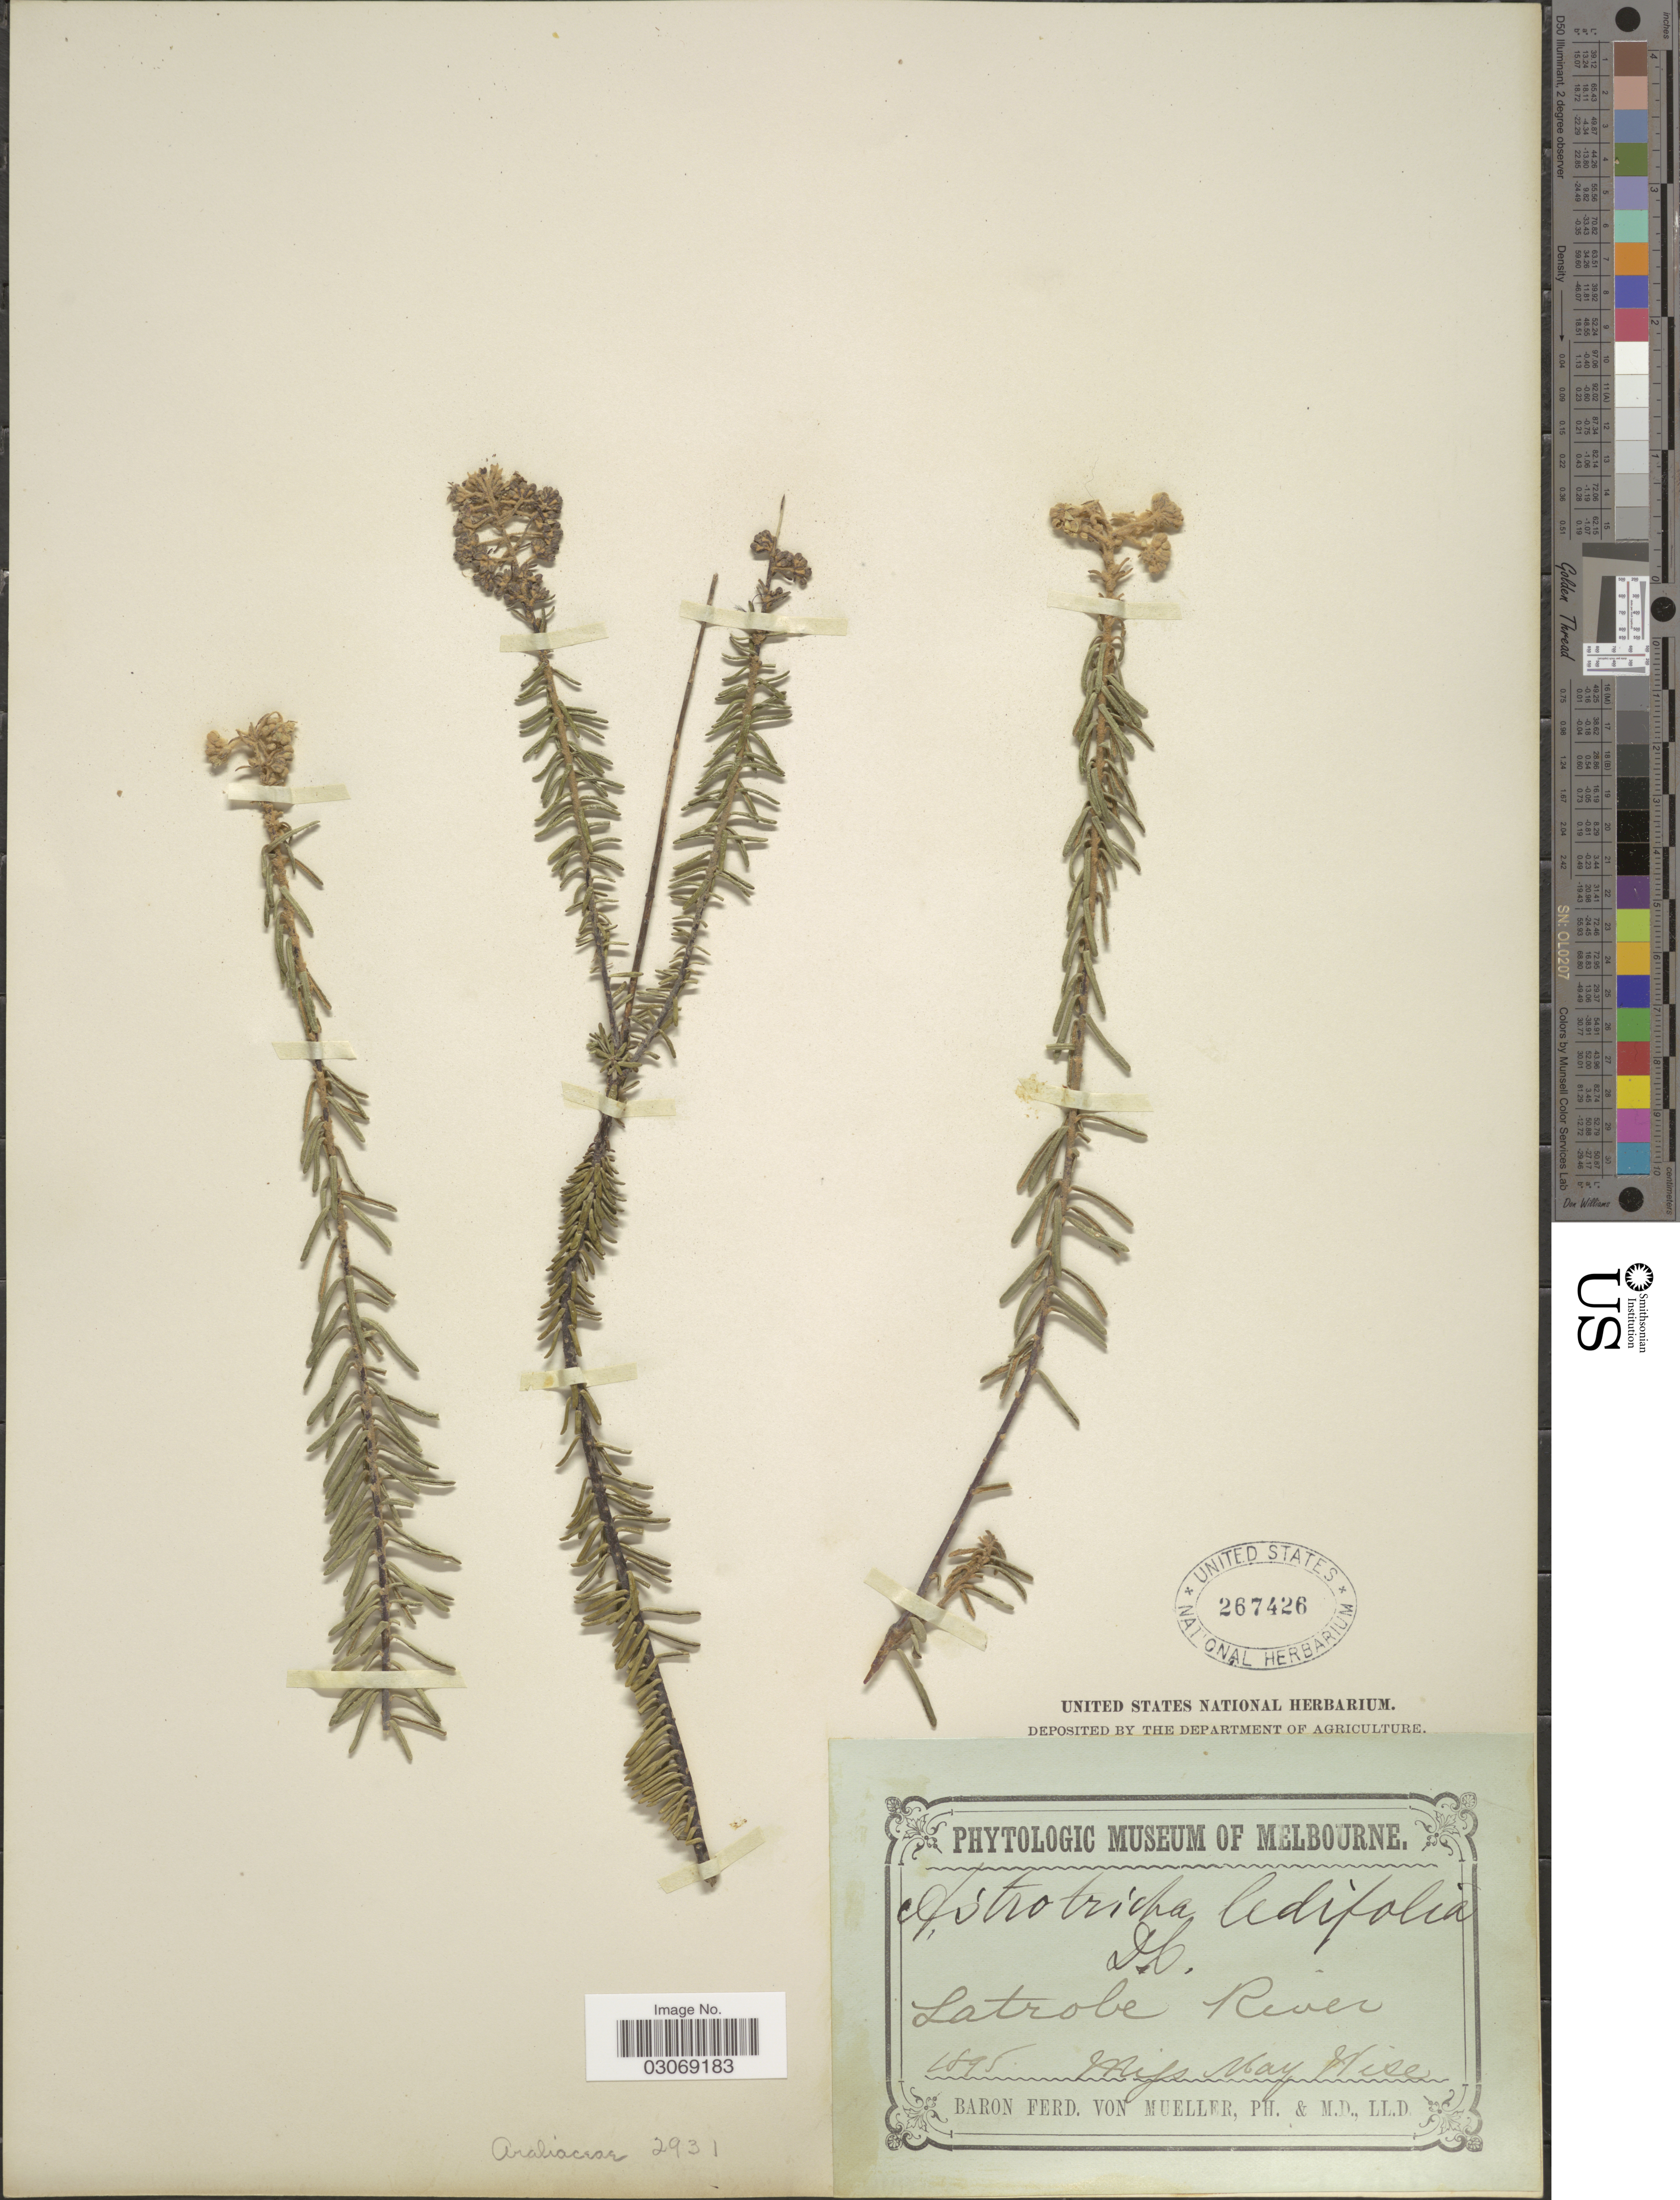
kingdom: Plantae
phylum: Tracheophyta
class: Magnoliopsida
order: Apiales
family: Araliaceae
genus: Astrotricha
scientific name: Astrotricha ledifolia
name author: DC.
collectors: M. Wise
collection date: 1895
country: Australia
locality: Latrobe River.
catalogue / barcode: US 267426